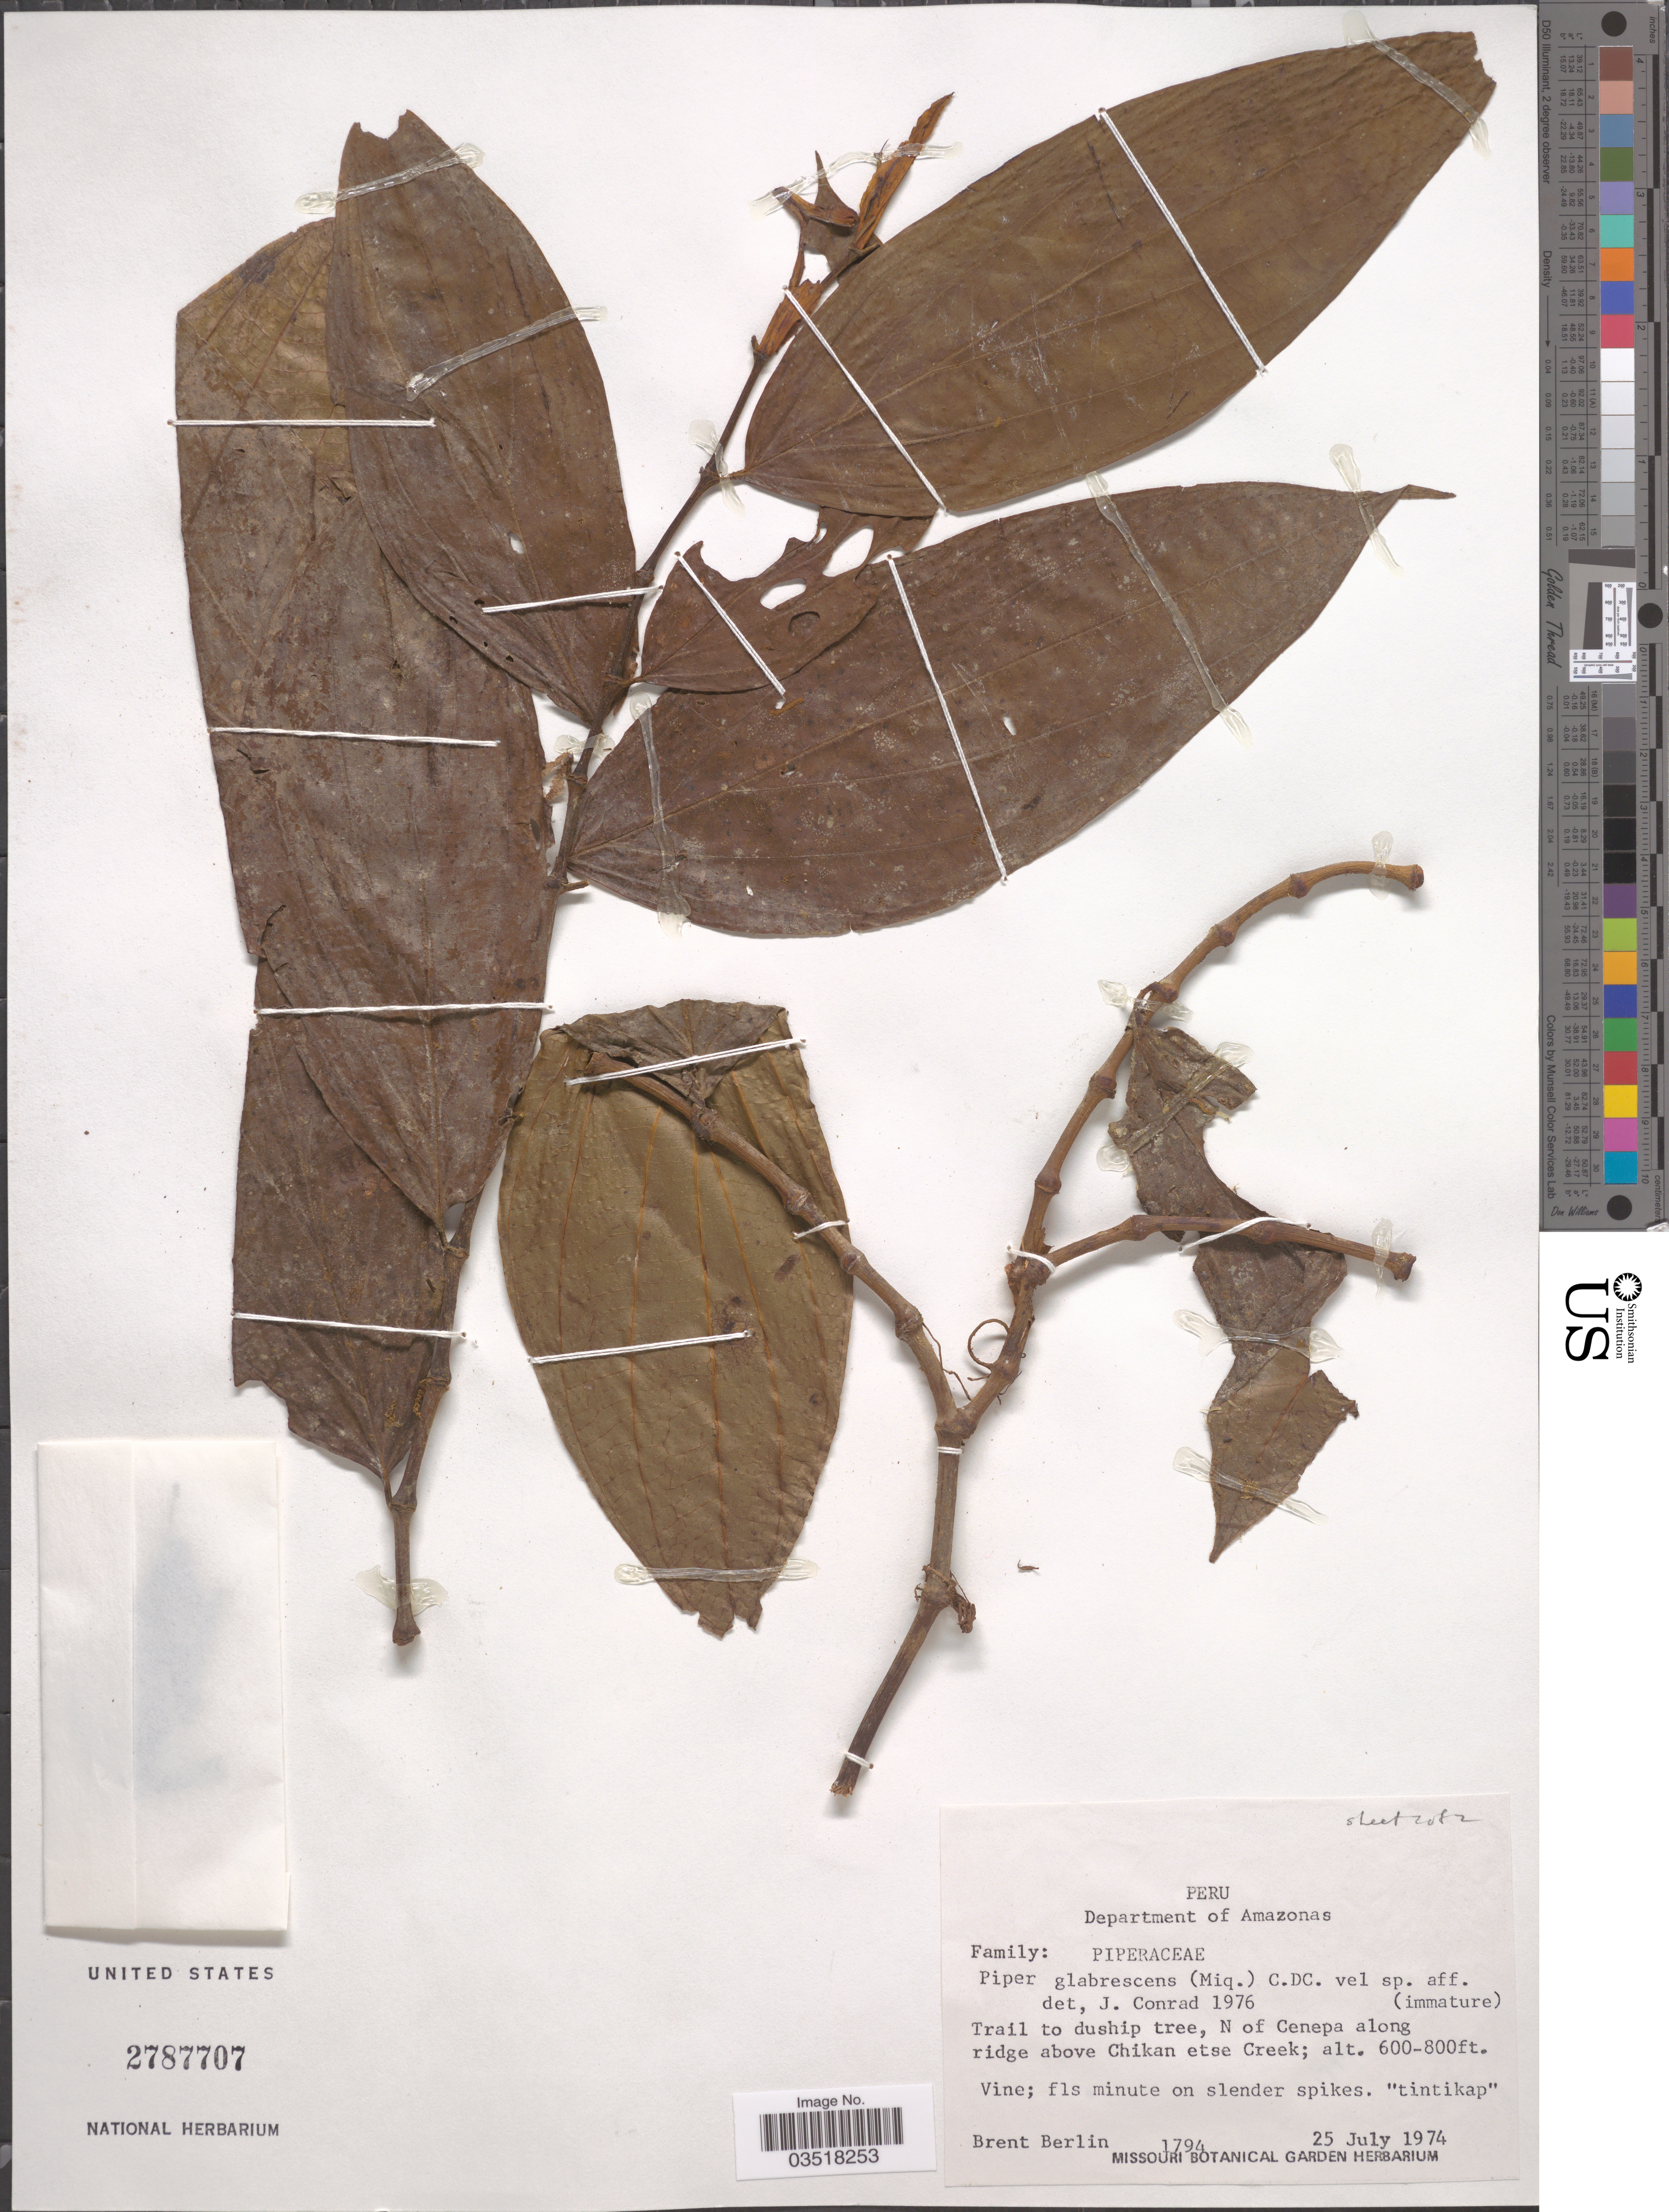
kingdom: Plantae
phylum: Tracheophyta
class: Magnoliopsida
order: Piperales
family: Piperaceae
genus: Piper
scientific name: Piper glabrescens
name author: (Miq.) C. DC.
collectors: B. Berlin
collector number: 1794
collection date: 1974-07-25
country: Peru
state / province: Amazonas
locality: Department of Amazonas. Trail to duship tree, N. of Cenepa along ridge above Chikan etse Creek.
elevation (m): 183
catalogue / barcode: US 2787707